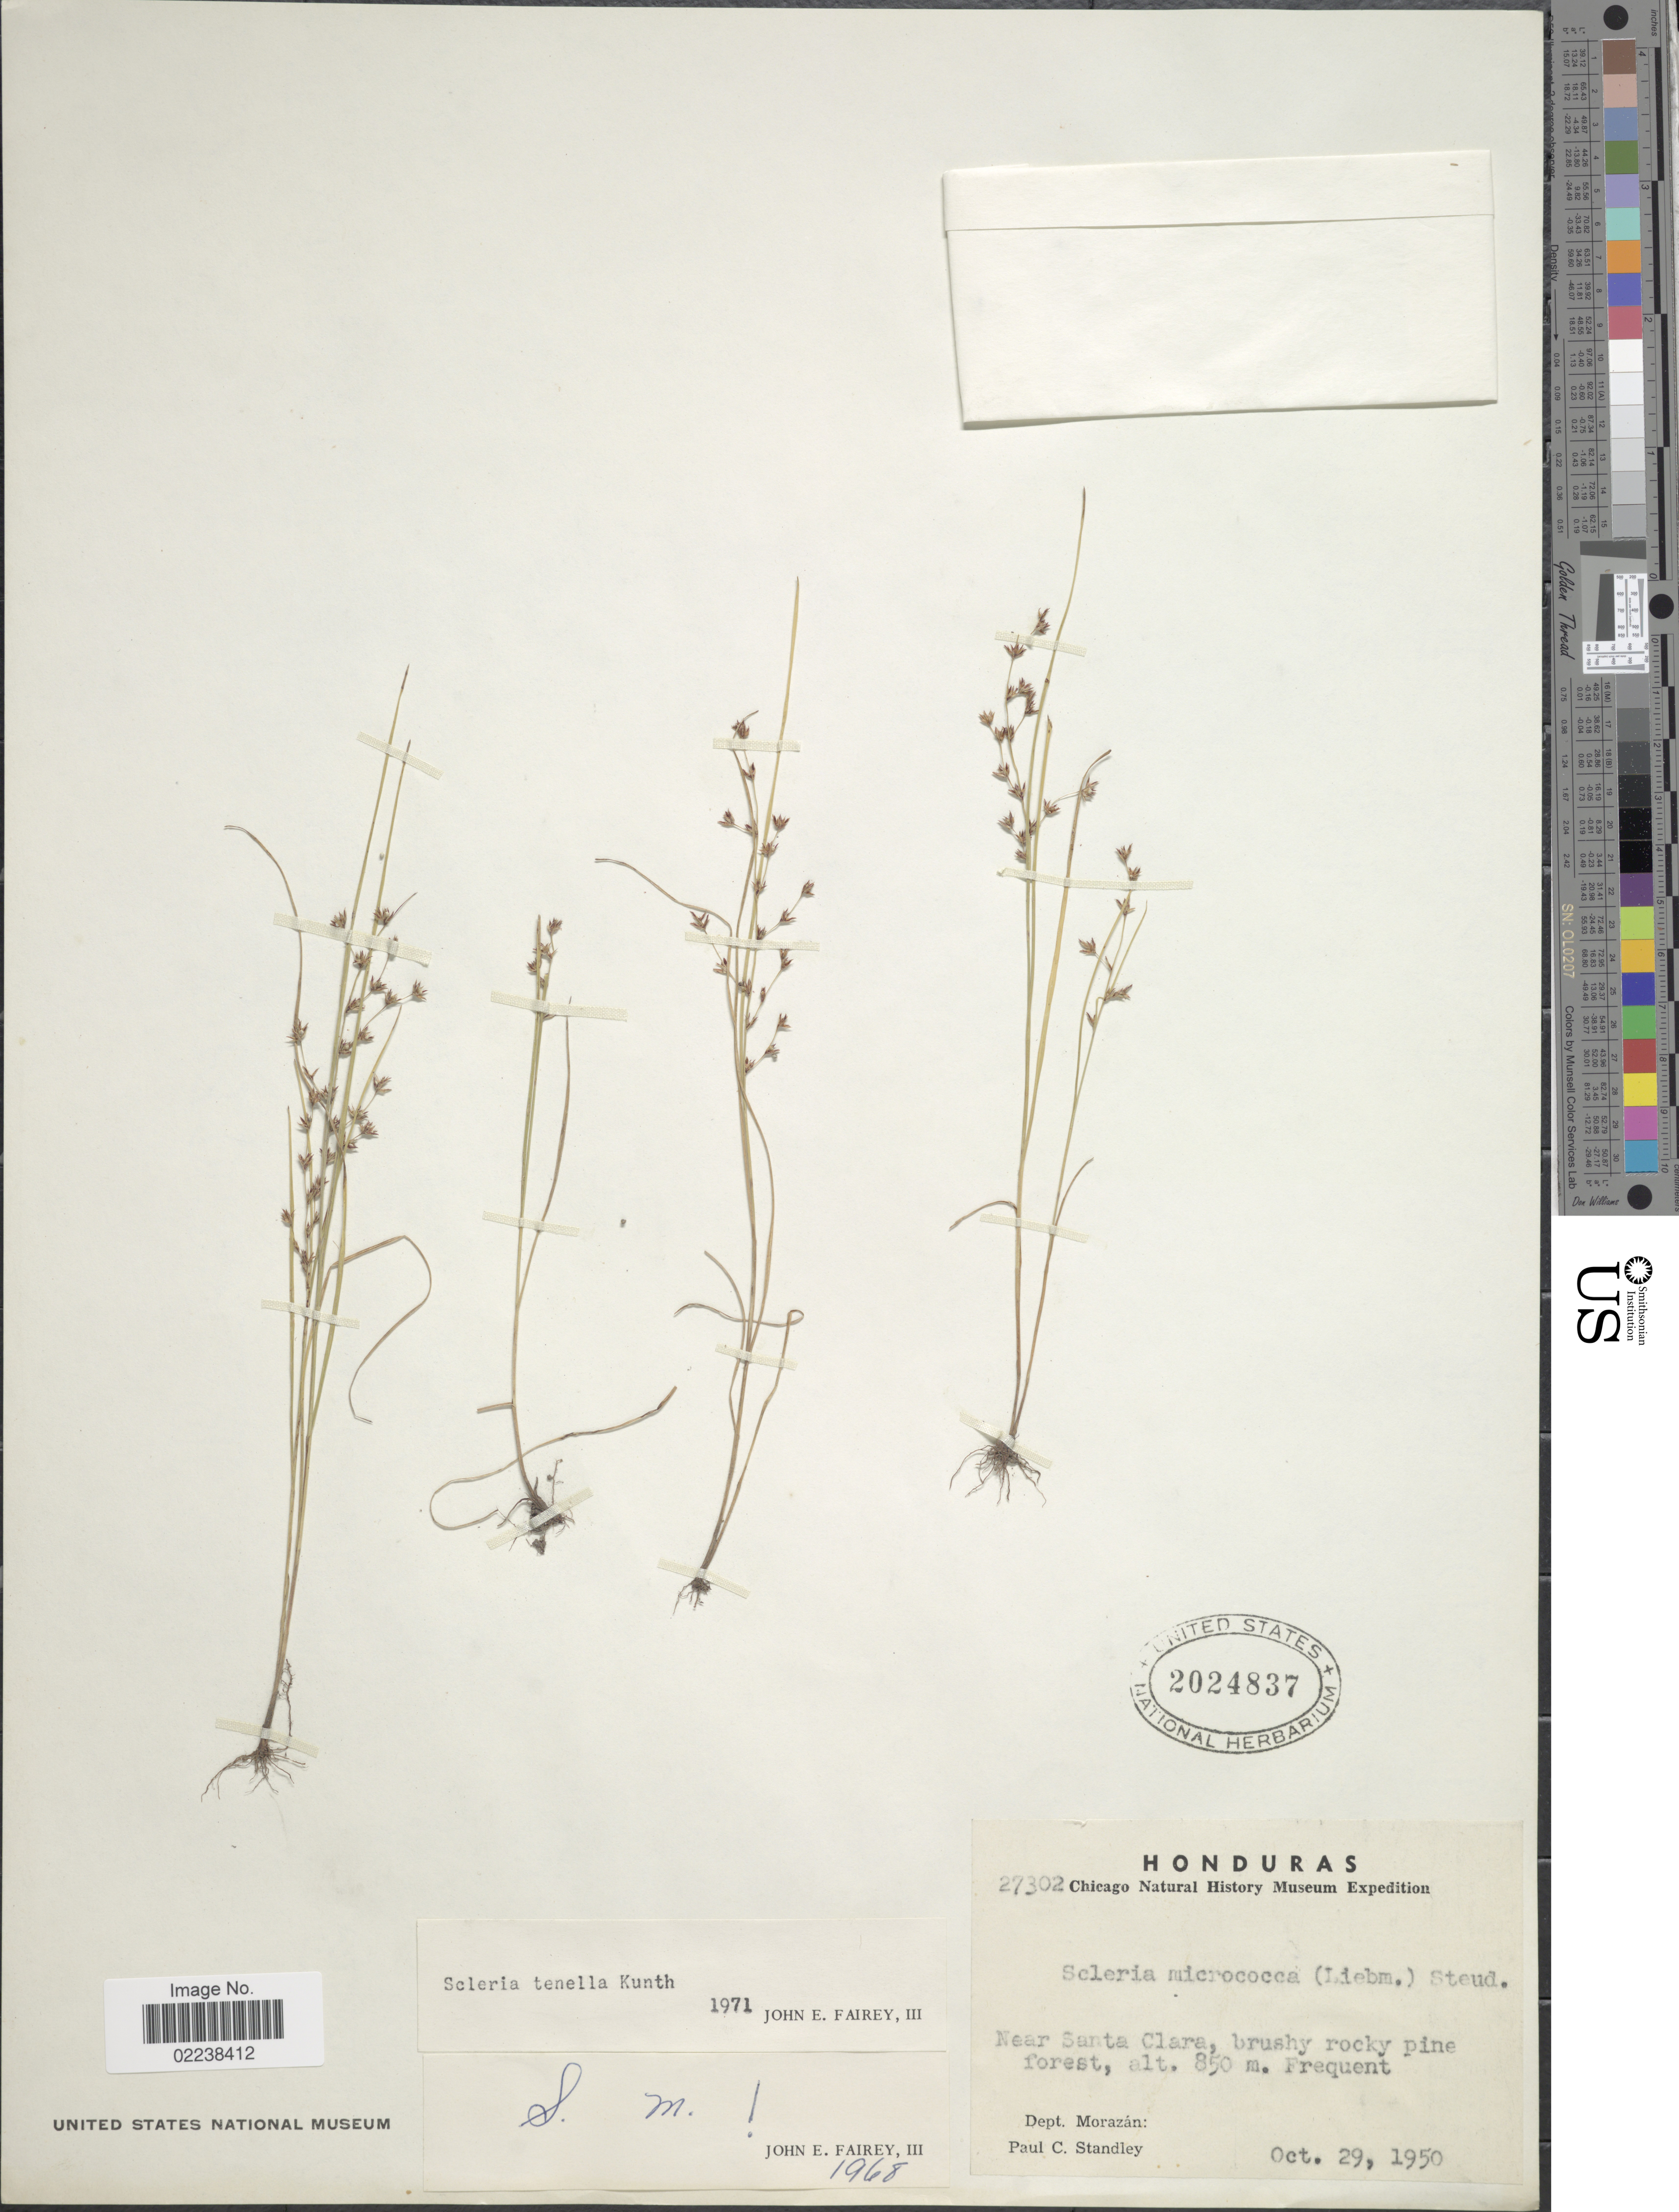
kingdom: Plantae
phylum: Tracheophyta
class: Liliopsida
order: Poales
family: Cyperaceae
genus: Scleria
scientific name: Scleria verticillata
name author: Muhl. ex Willd.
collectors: P. C. Standley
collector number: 27302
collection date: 1950-10-29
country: Honduras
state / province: Fco. Morazán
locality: Near Santa Clara, brushy rocky pine forest. Dept. Morazan.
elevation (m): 850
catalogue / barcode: US 2024837